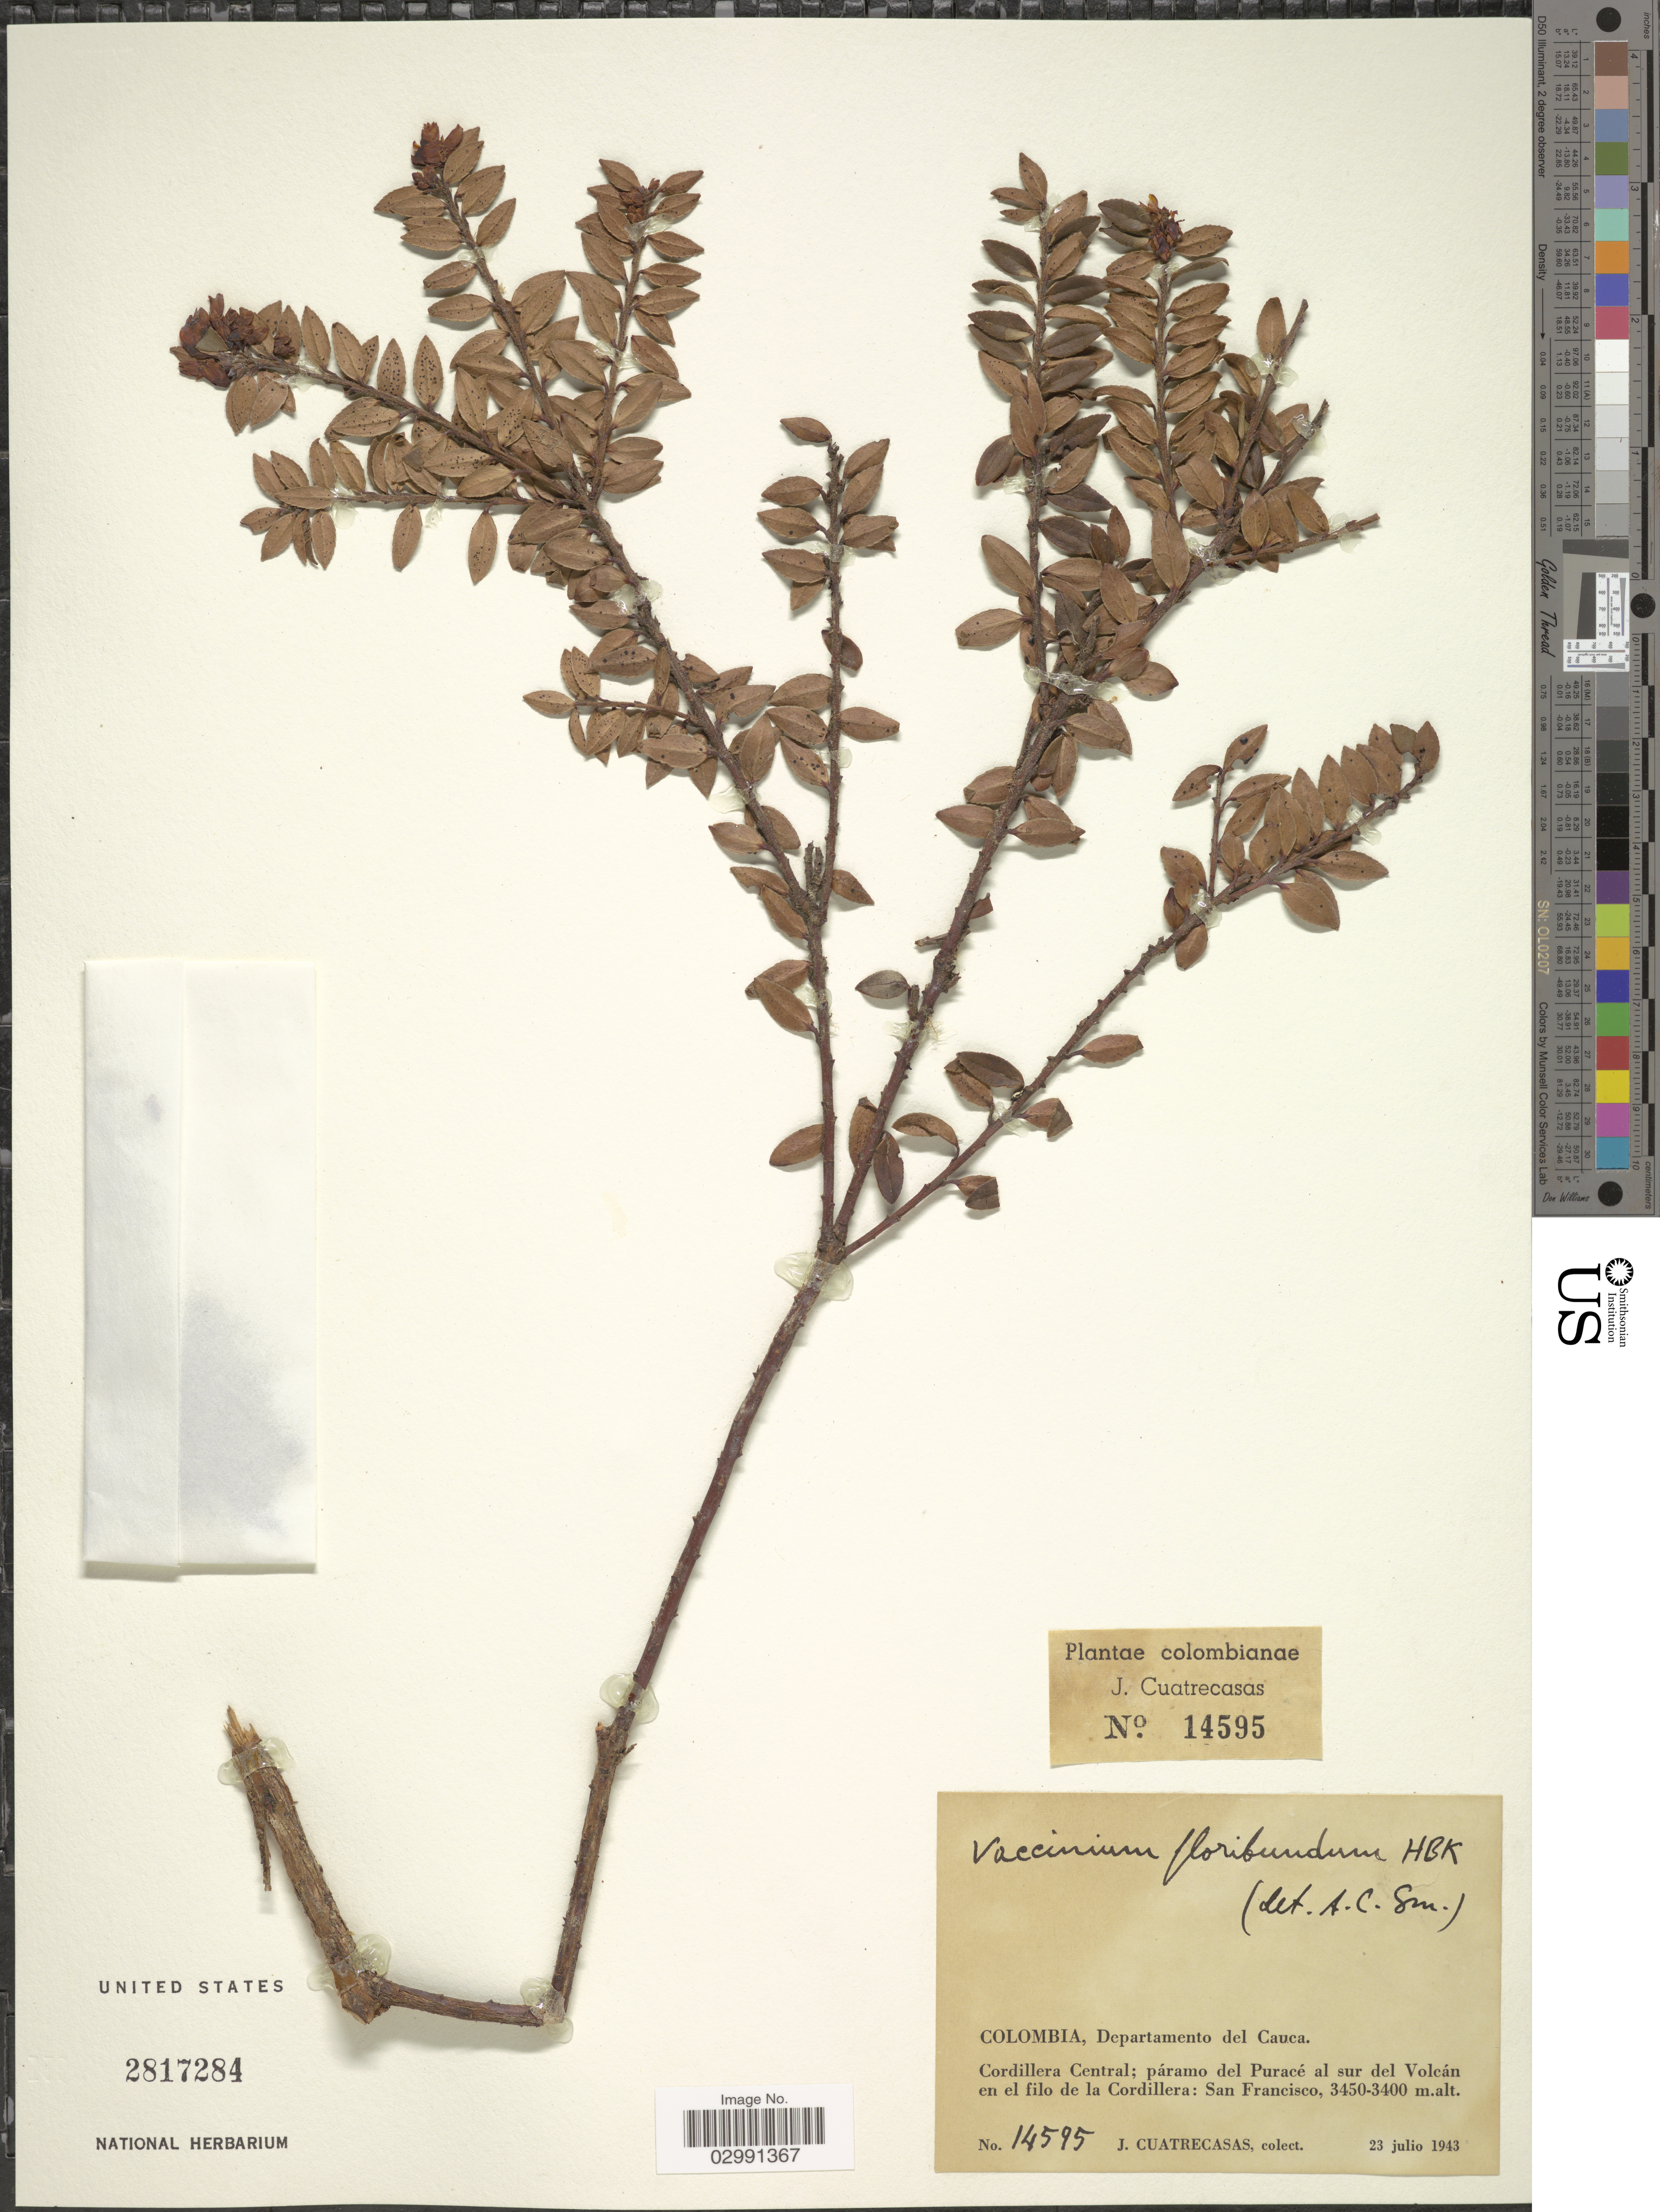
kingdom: Plantae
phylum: Tracheophyta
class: Magnoliopsida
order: Ericales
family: Ericaceae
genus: Vaccinium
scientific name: Vaccinium floribundum var. floribundum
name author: Kunth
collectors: J. Cuatrecasas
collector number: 14595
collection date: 1943-07-23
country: Colombia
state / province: Cauca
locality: Departamento del Cauca. Cordillera Central; páramo del Puracé al sur del Volcán en el filo de la Cordillera: San Francisco.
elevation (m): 3400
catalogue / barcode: US 2817284